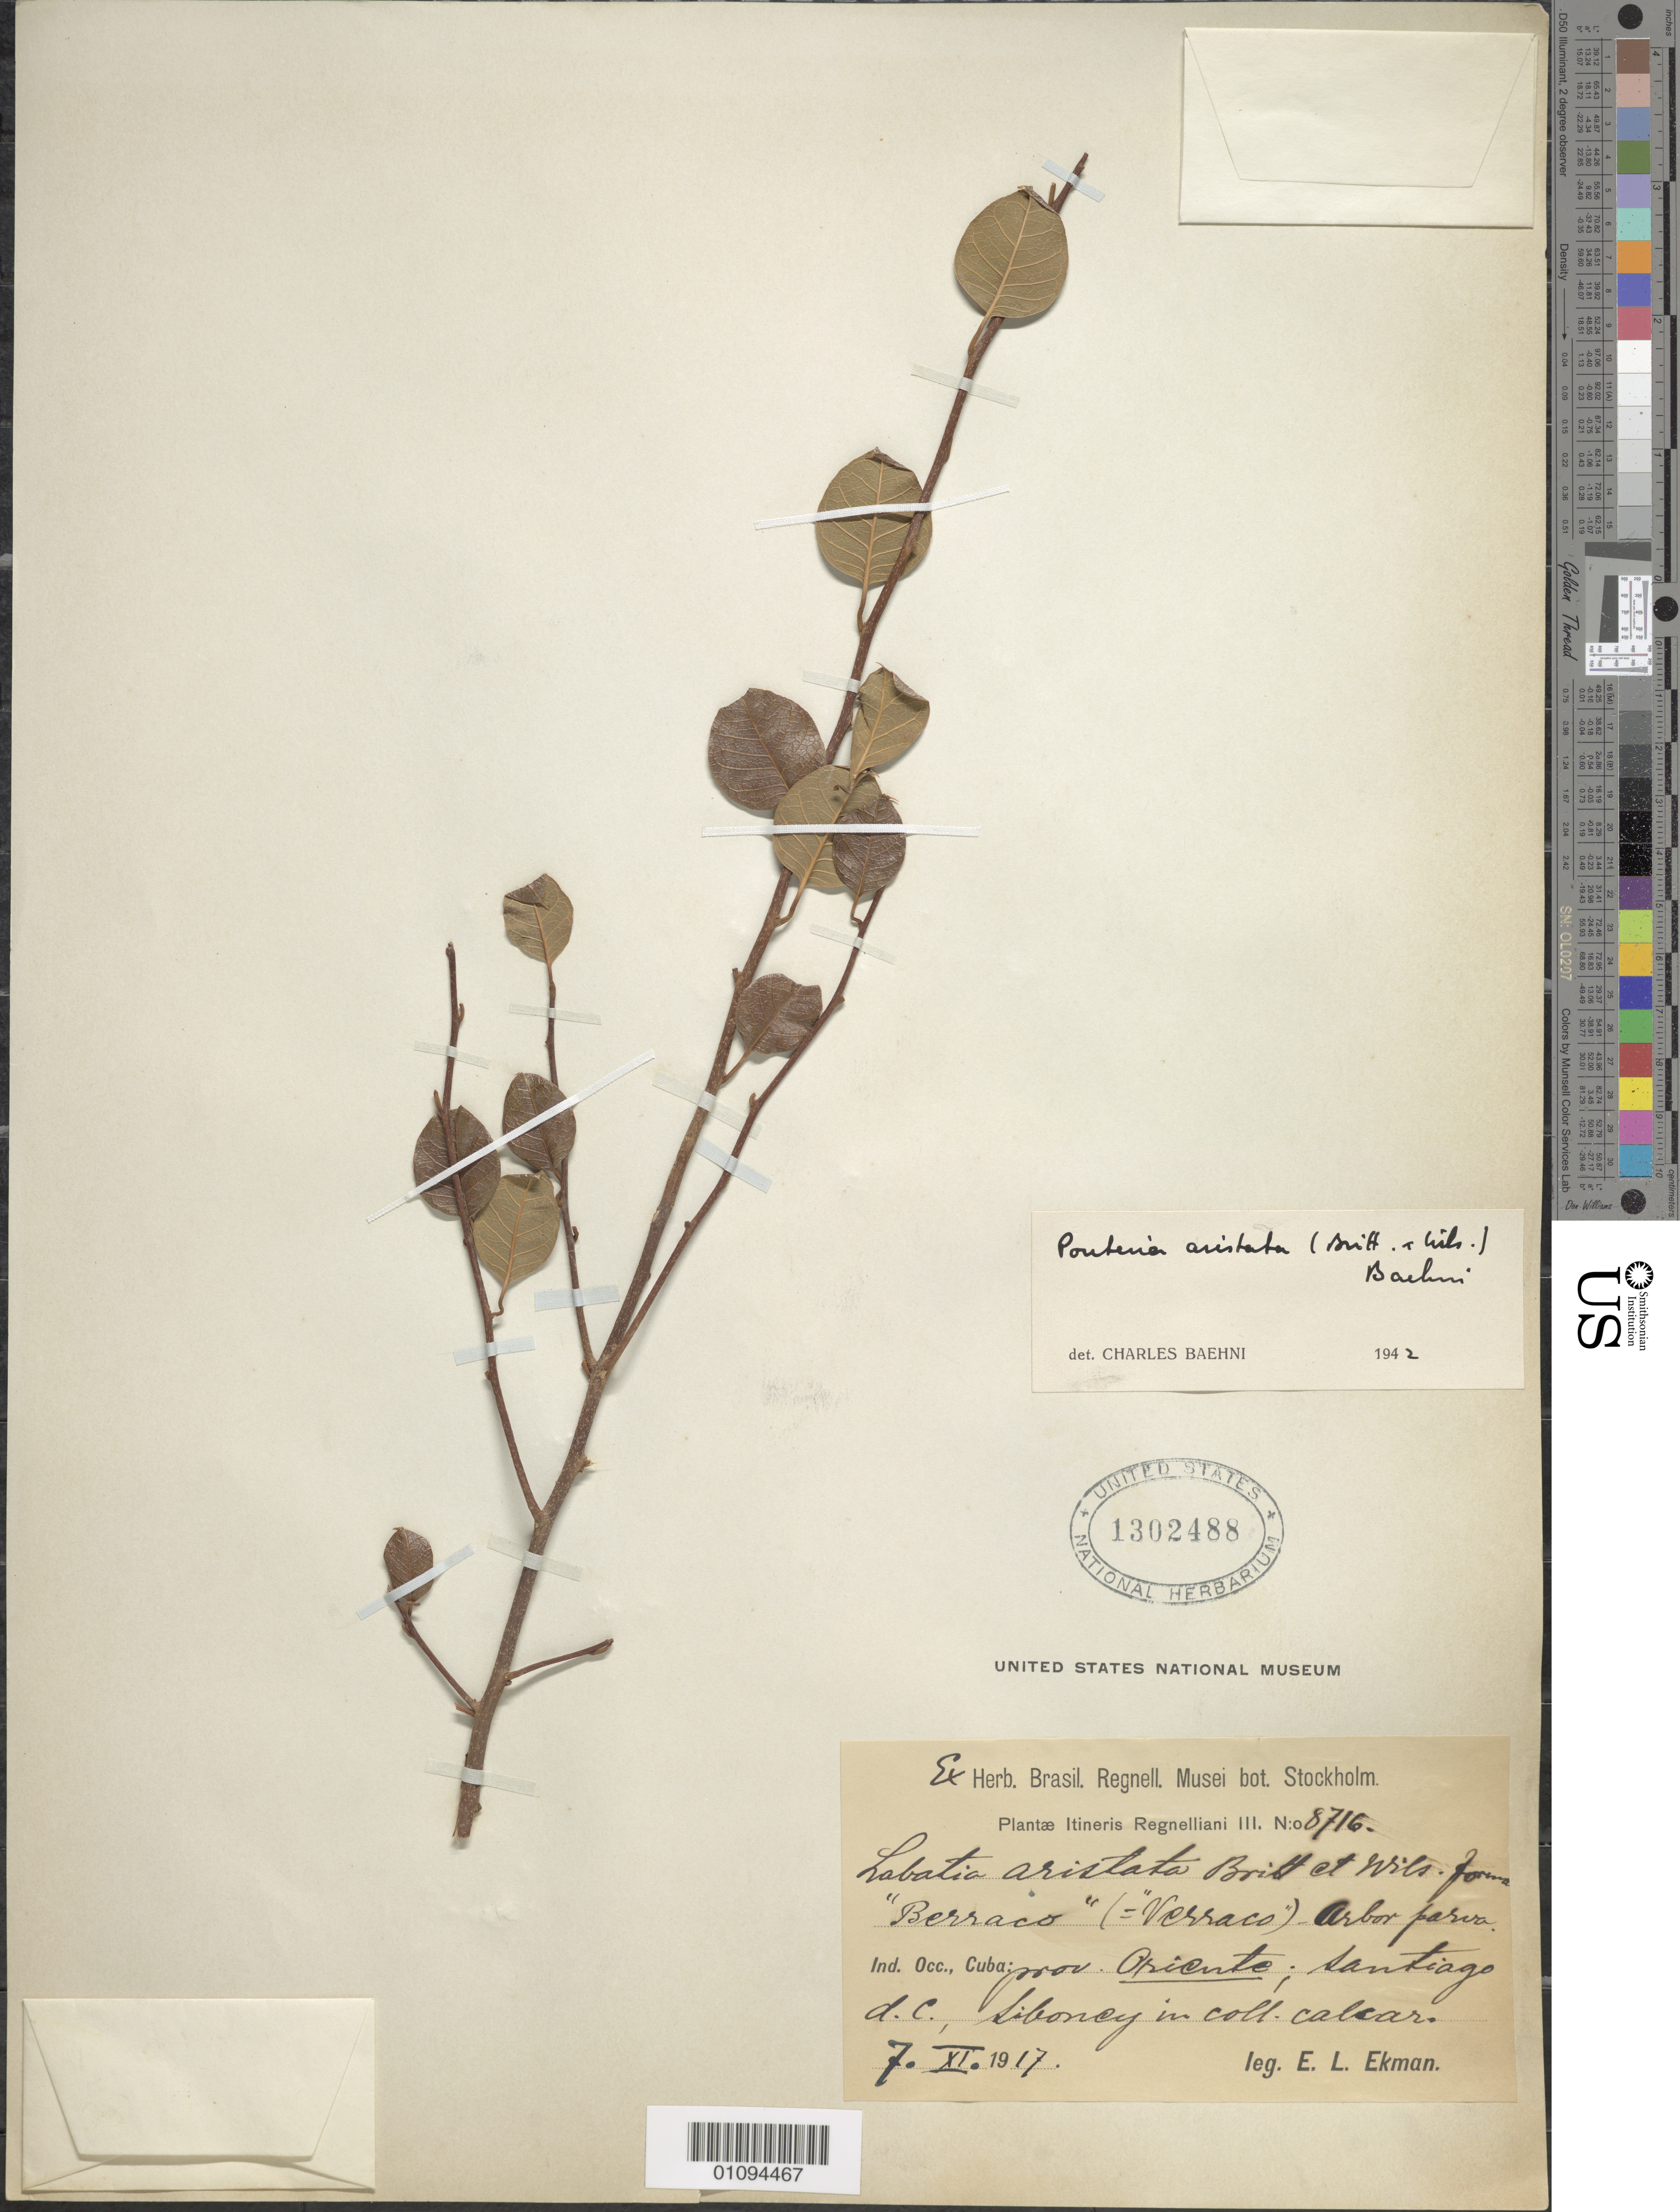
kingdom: Plantae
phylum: Tracheophyta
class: Magnoliopsida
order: Ericales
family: Sapotaceae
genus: Pouteria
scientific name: Pouteria aristata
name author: (Britton & Wilson) Baehni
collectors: E. L. Ekman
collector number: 8716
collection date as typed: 07 Jun 1917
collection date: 1917-06-07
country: Cuba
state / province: Santiago de Cuba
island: Cuba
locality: Santiago de Cuba [Oriente]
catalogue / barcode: US 1302488